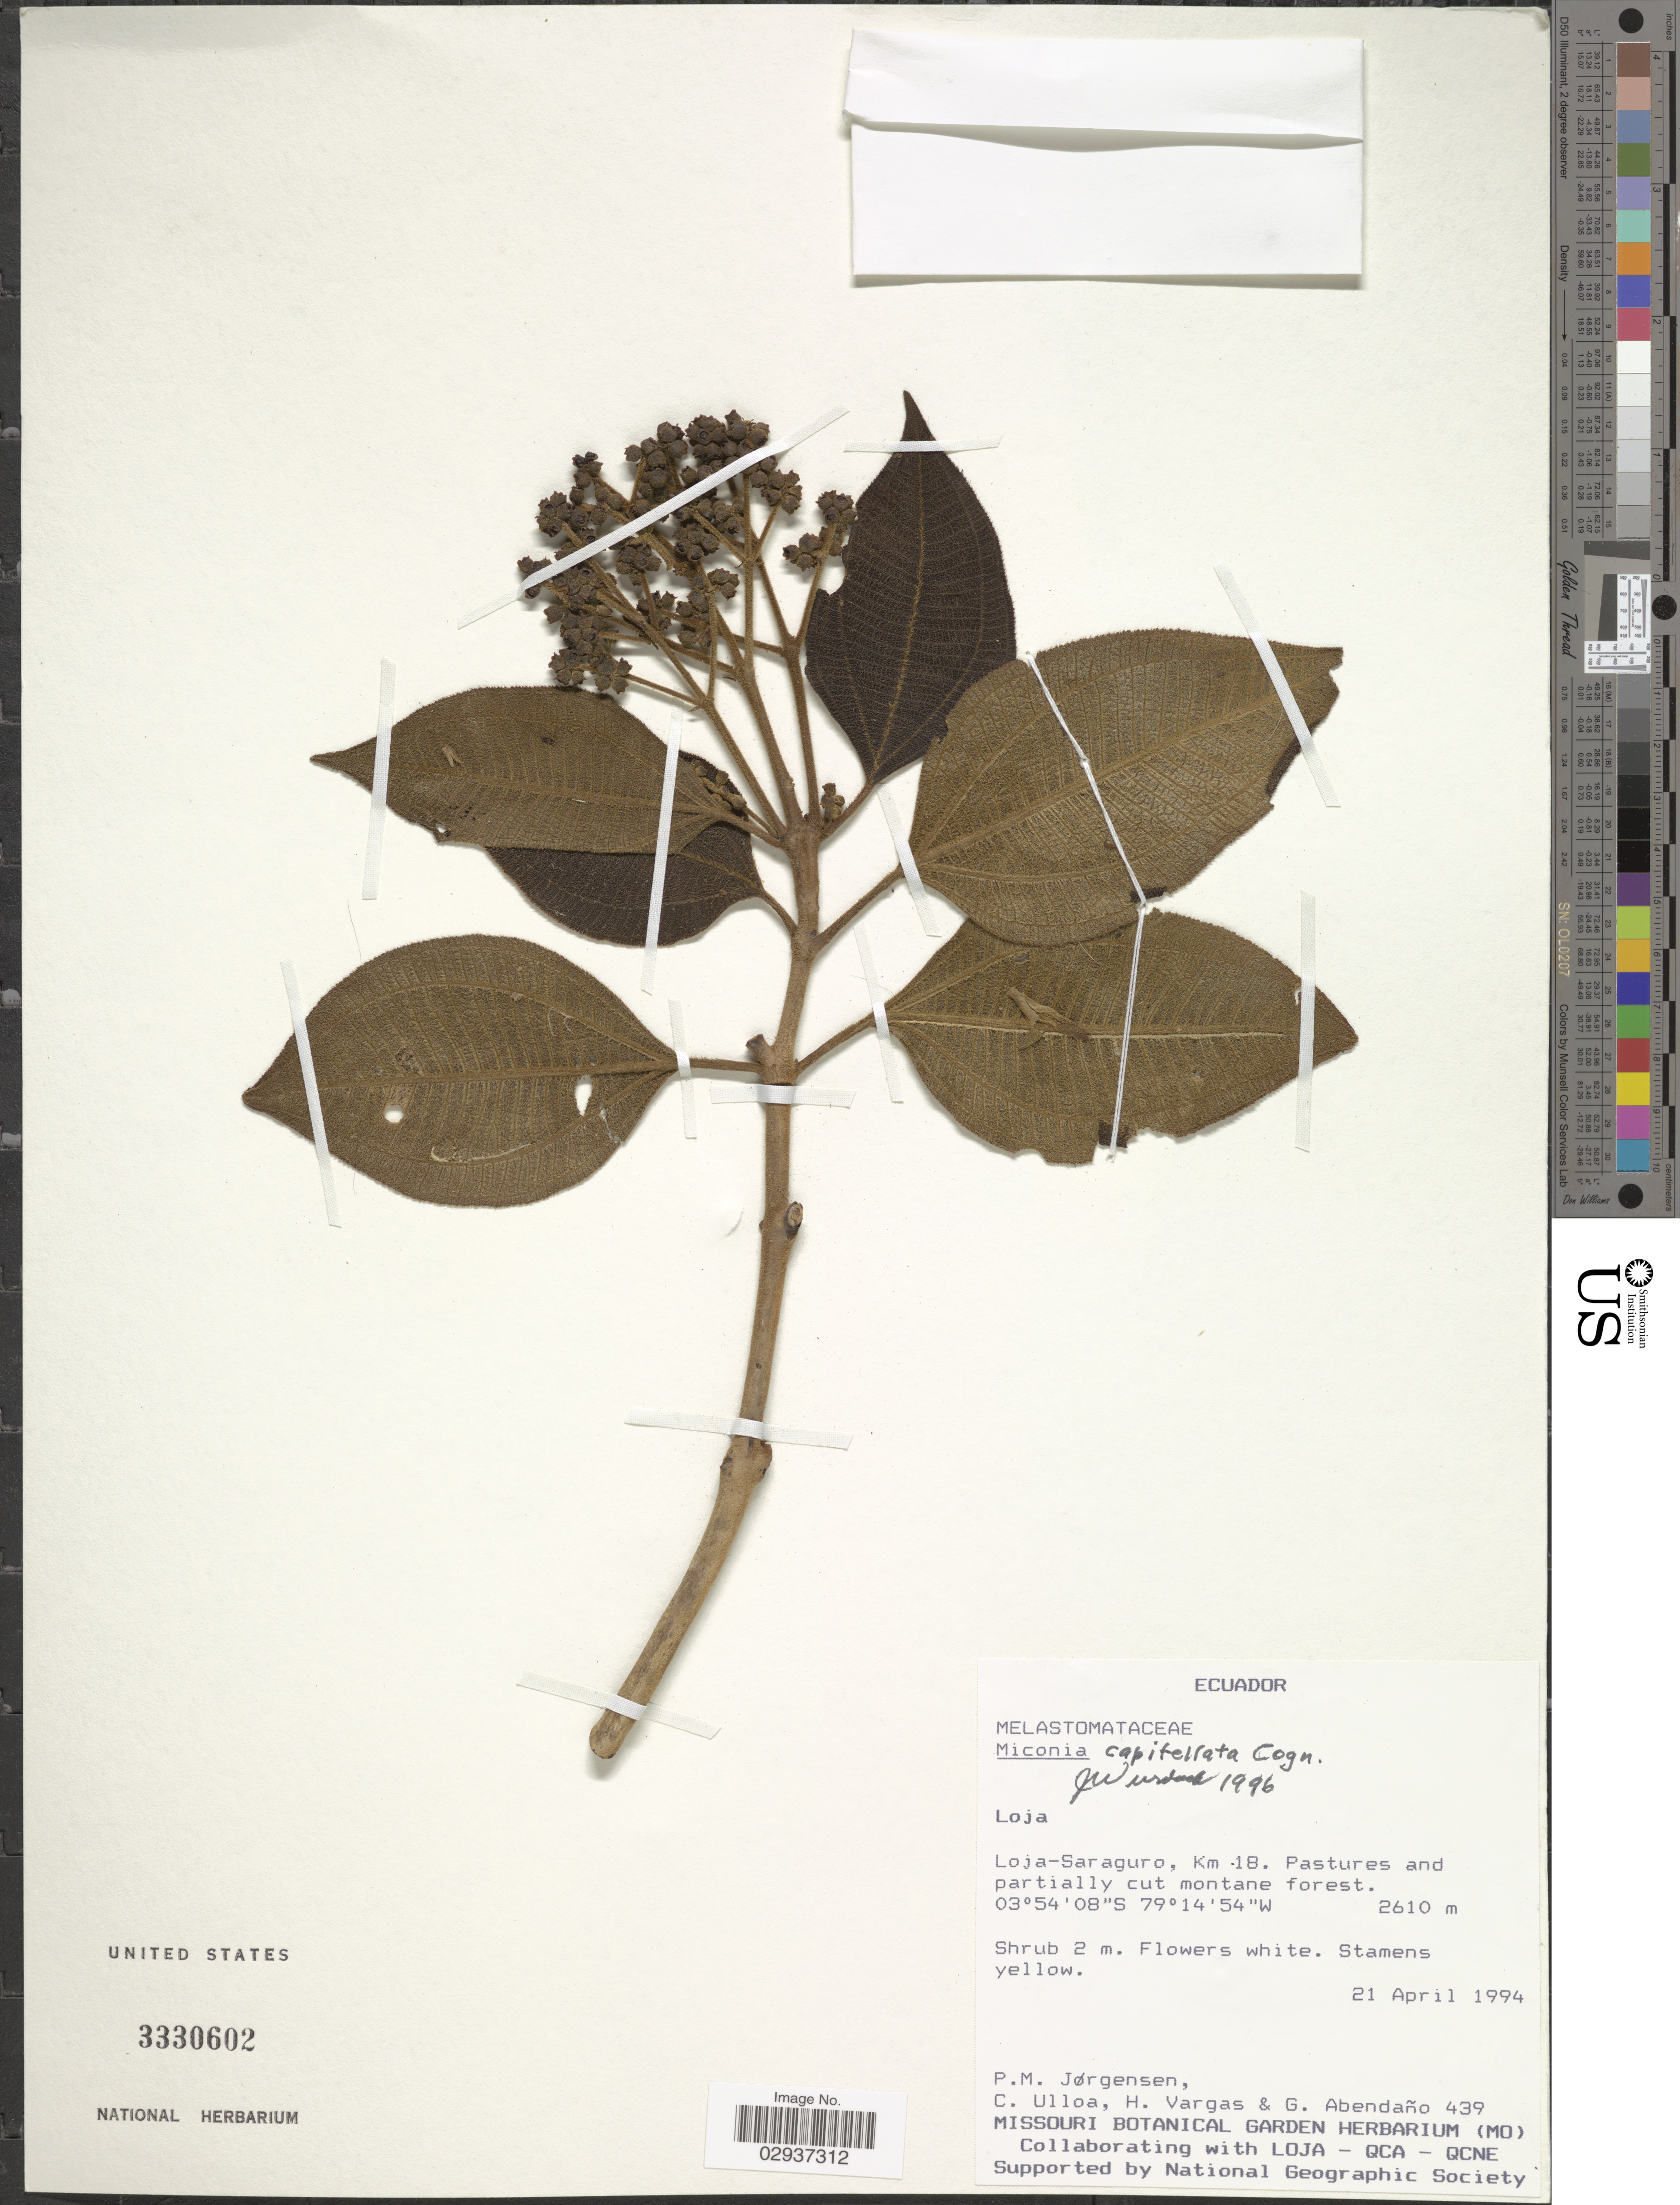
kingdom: Plantae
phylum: Tracheophyta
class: Magnoliopsida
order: Myrtales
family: Melastomataceae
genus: Miconia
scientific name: Miconia capitellata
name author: Cogn.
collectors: P. Jørgensen, C. Ulloa, H. Vargas & G. Abendaño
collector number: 439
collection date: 1994-04-21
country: Ecuador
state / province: Loja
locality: Loja-Saraguro, Km 18.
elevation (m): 2610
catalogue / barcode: US 3330602